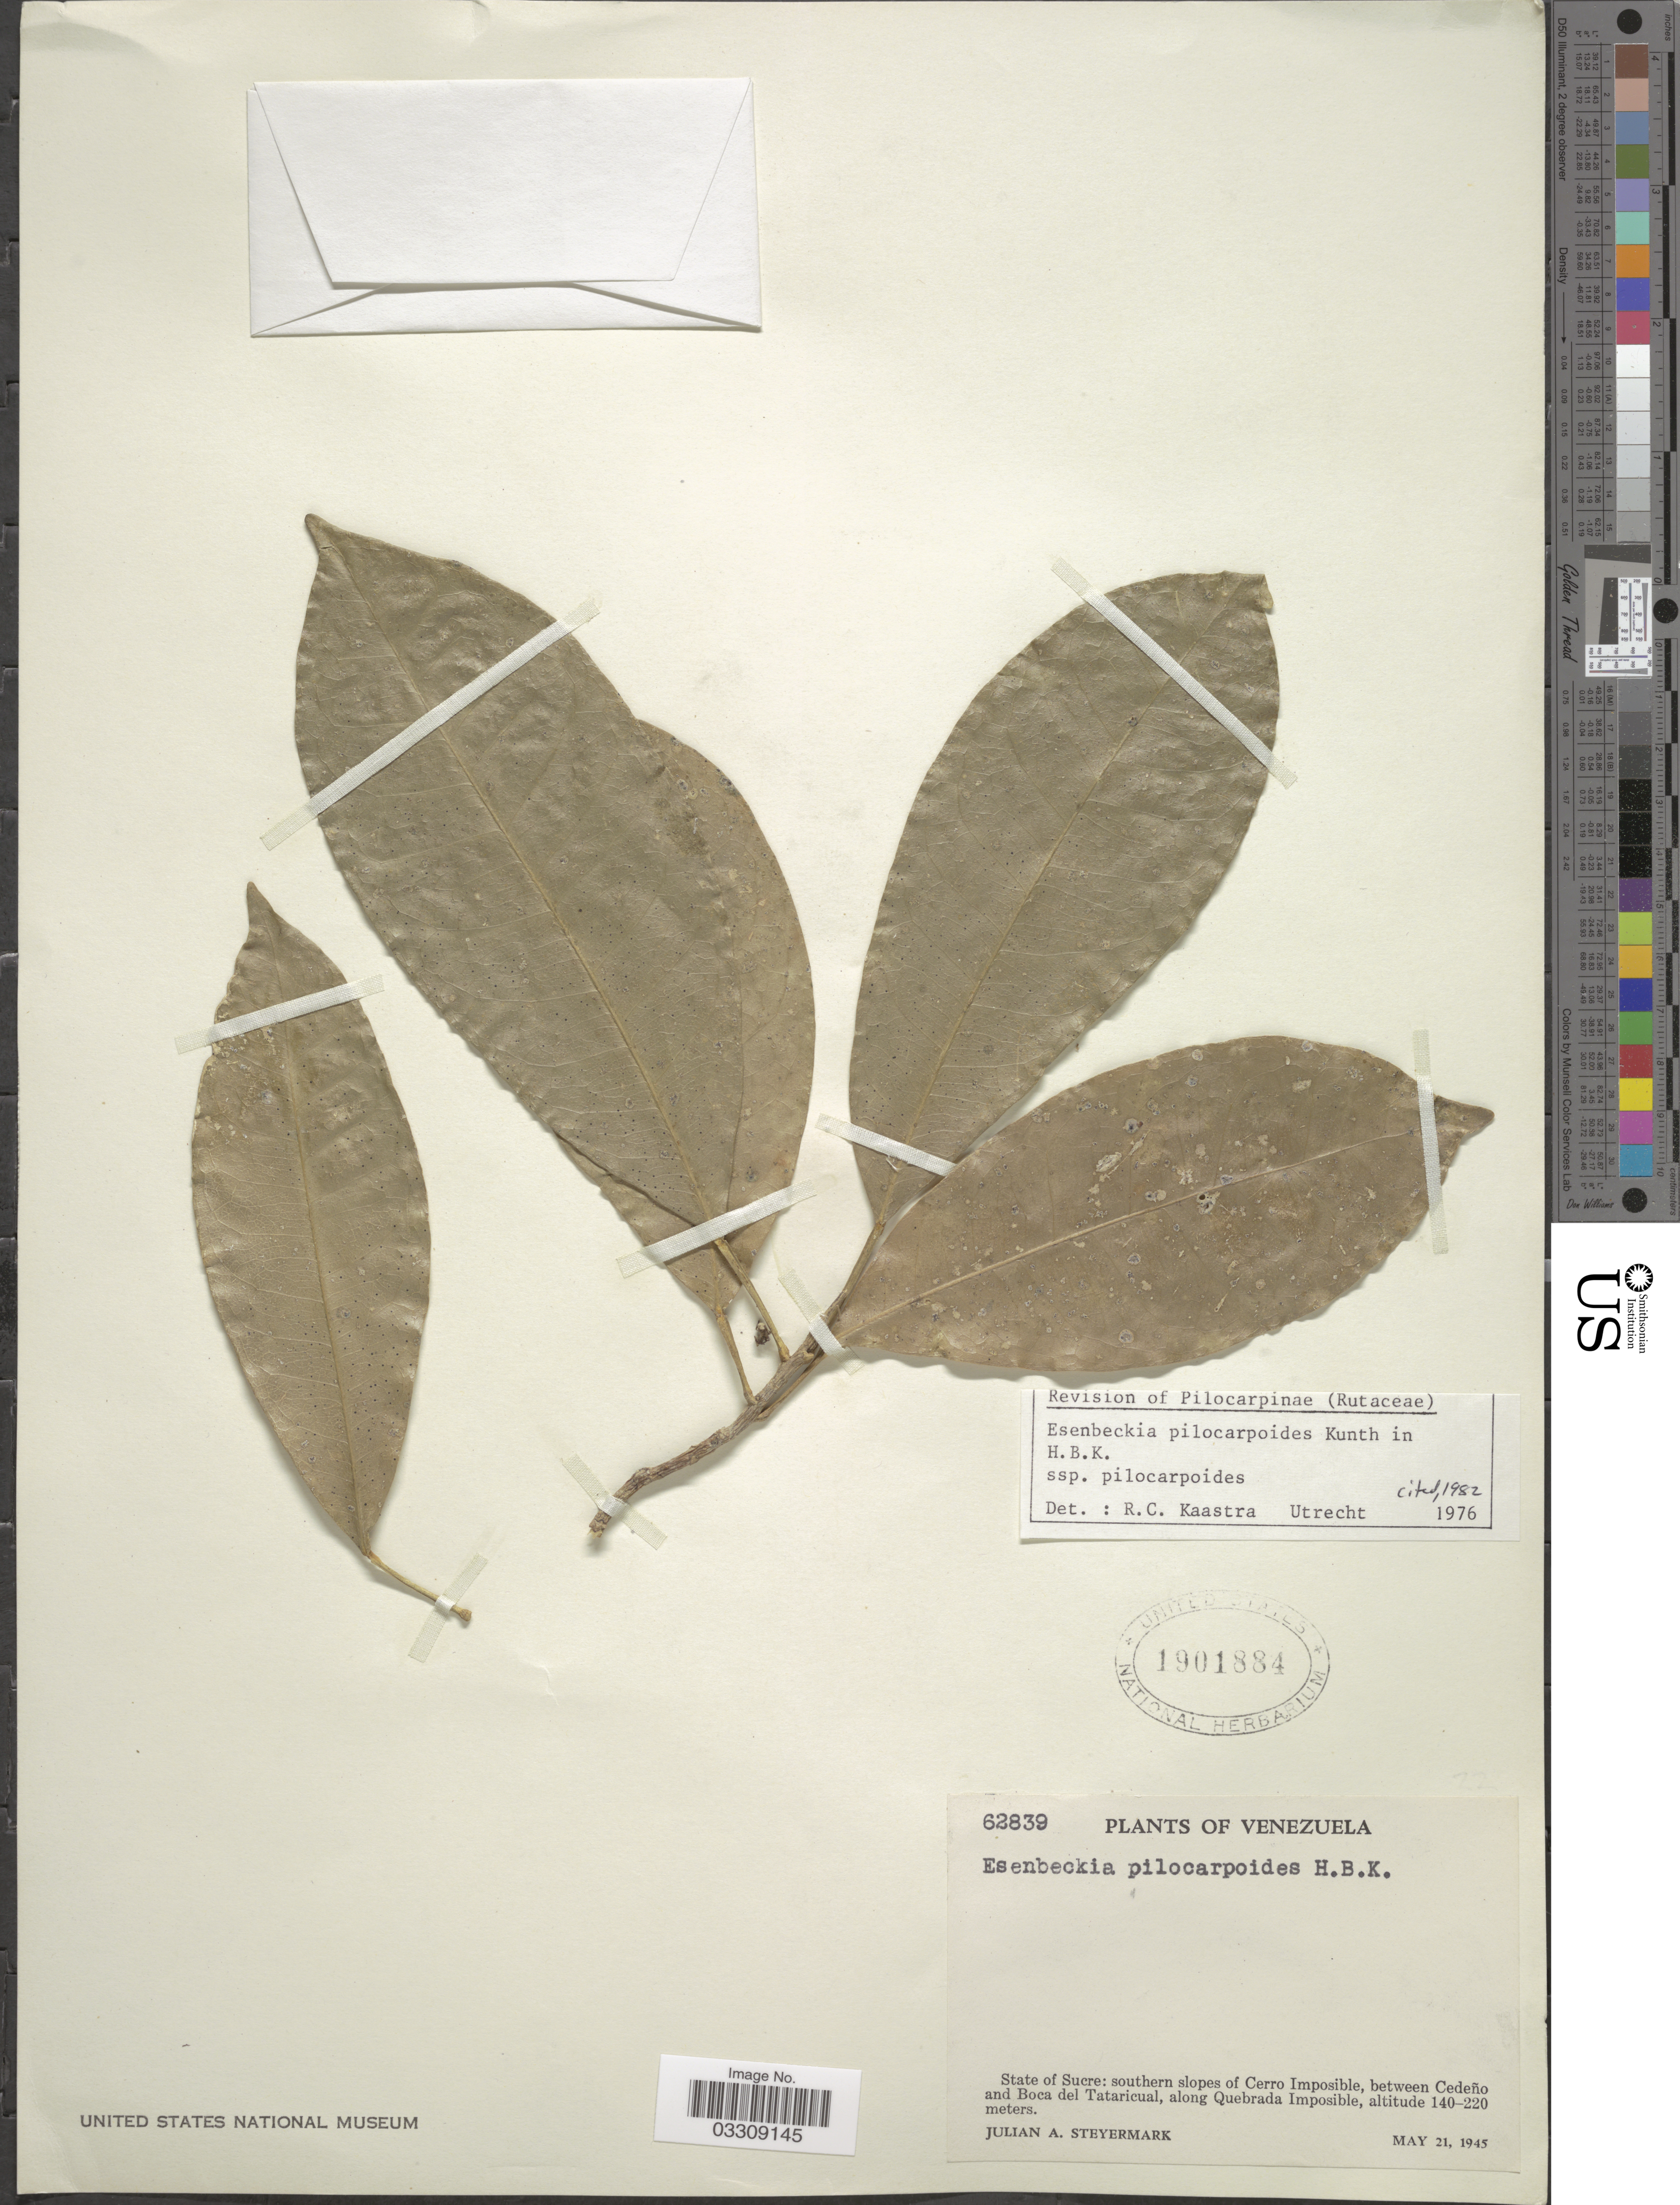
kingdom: Plantae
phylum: Tracheophyta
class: Magnoliopsida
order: Sapindales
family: Rutaceae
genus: Esenbeckia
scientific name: Esenbeckia pilocarpoides subsp. pilocarpoides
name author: Kunth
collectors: J. Steyermark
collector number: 62839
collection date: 1945-05-21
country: Venezuela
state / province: Sucre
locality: Southern slopes of Cerro Imposible, between Cedeño and Boca del Tataricual, along Quebrada Imposible.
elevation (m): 140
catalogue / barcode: US 1901884